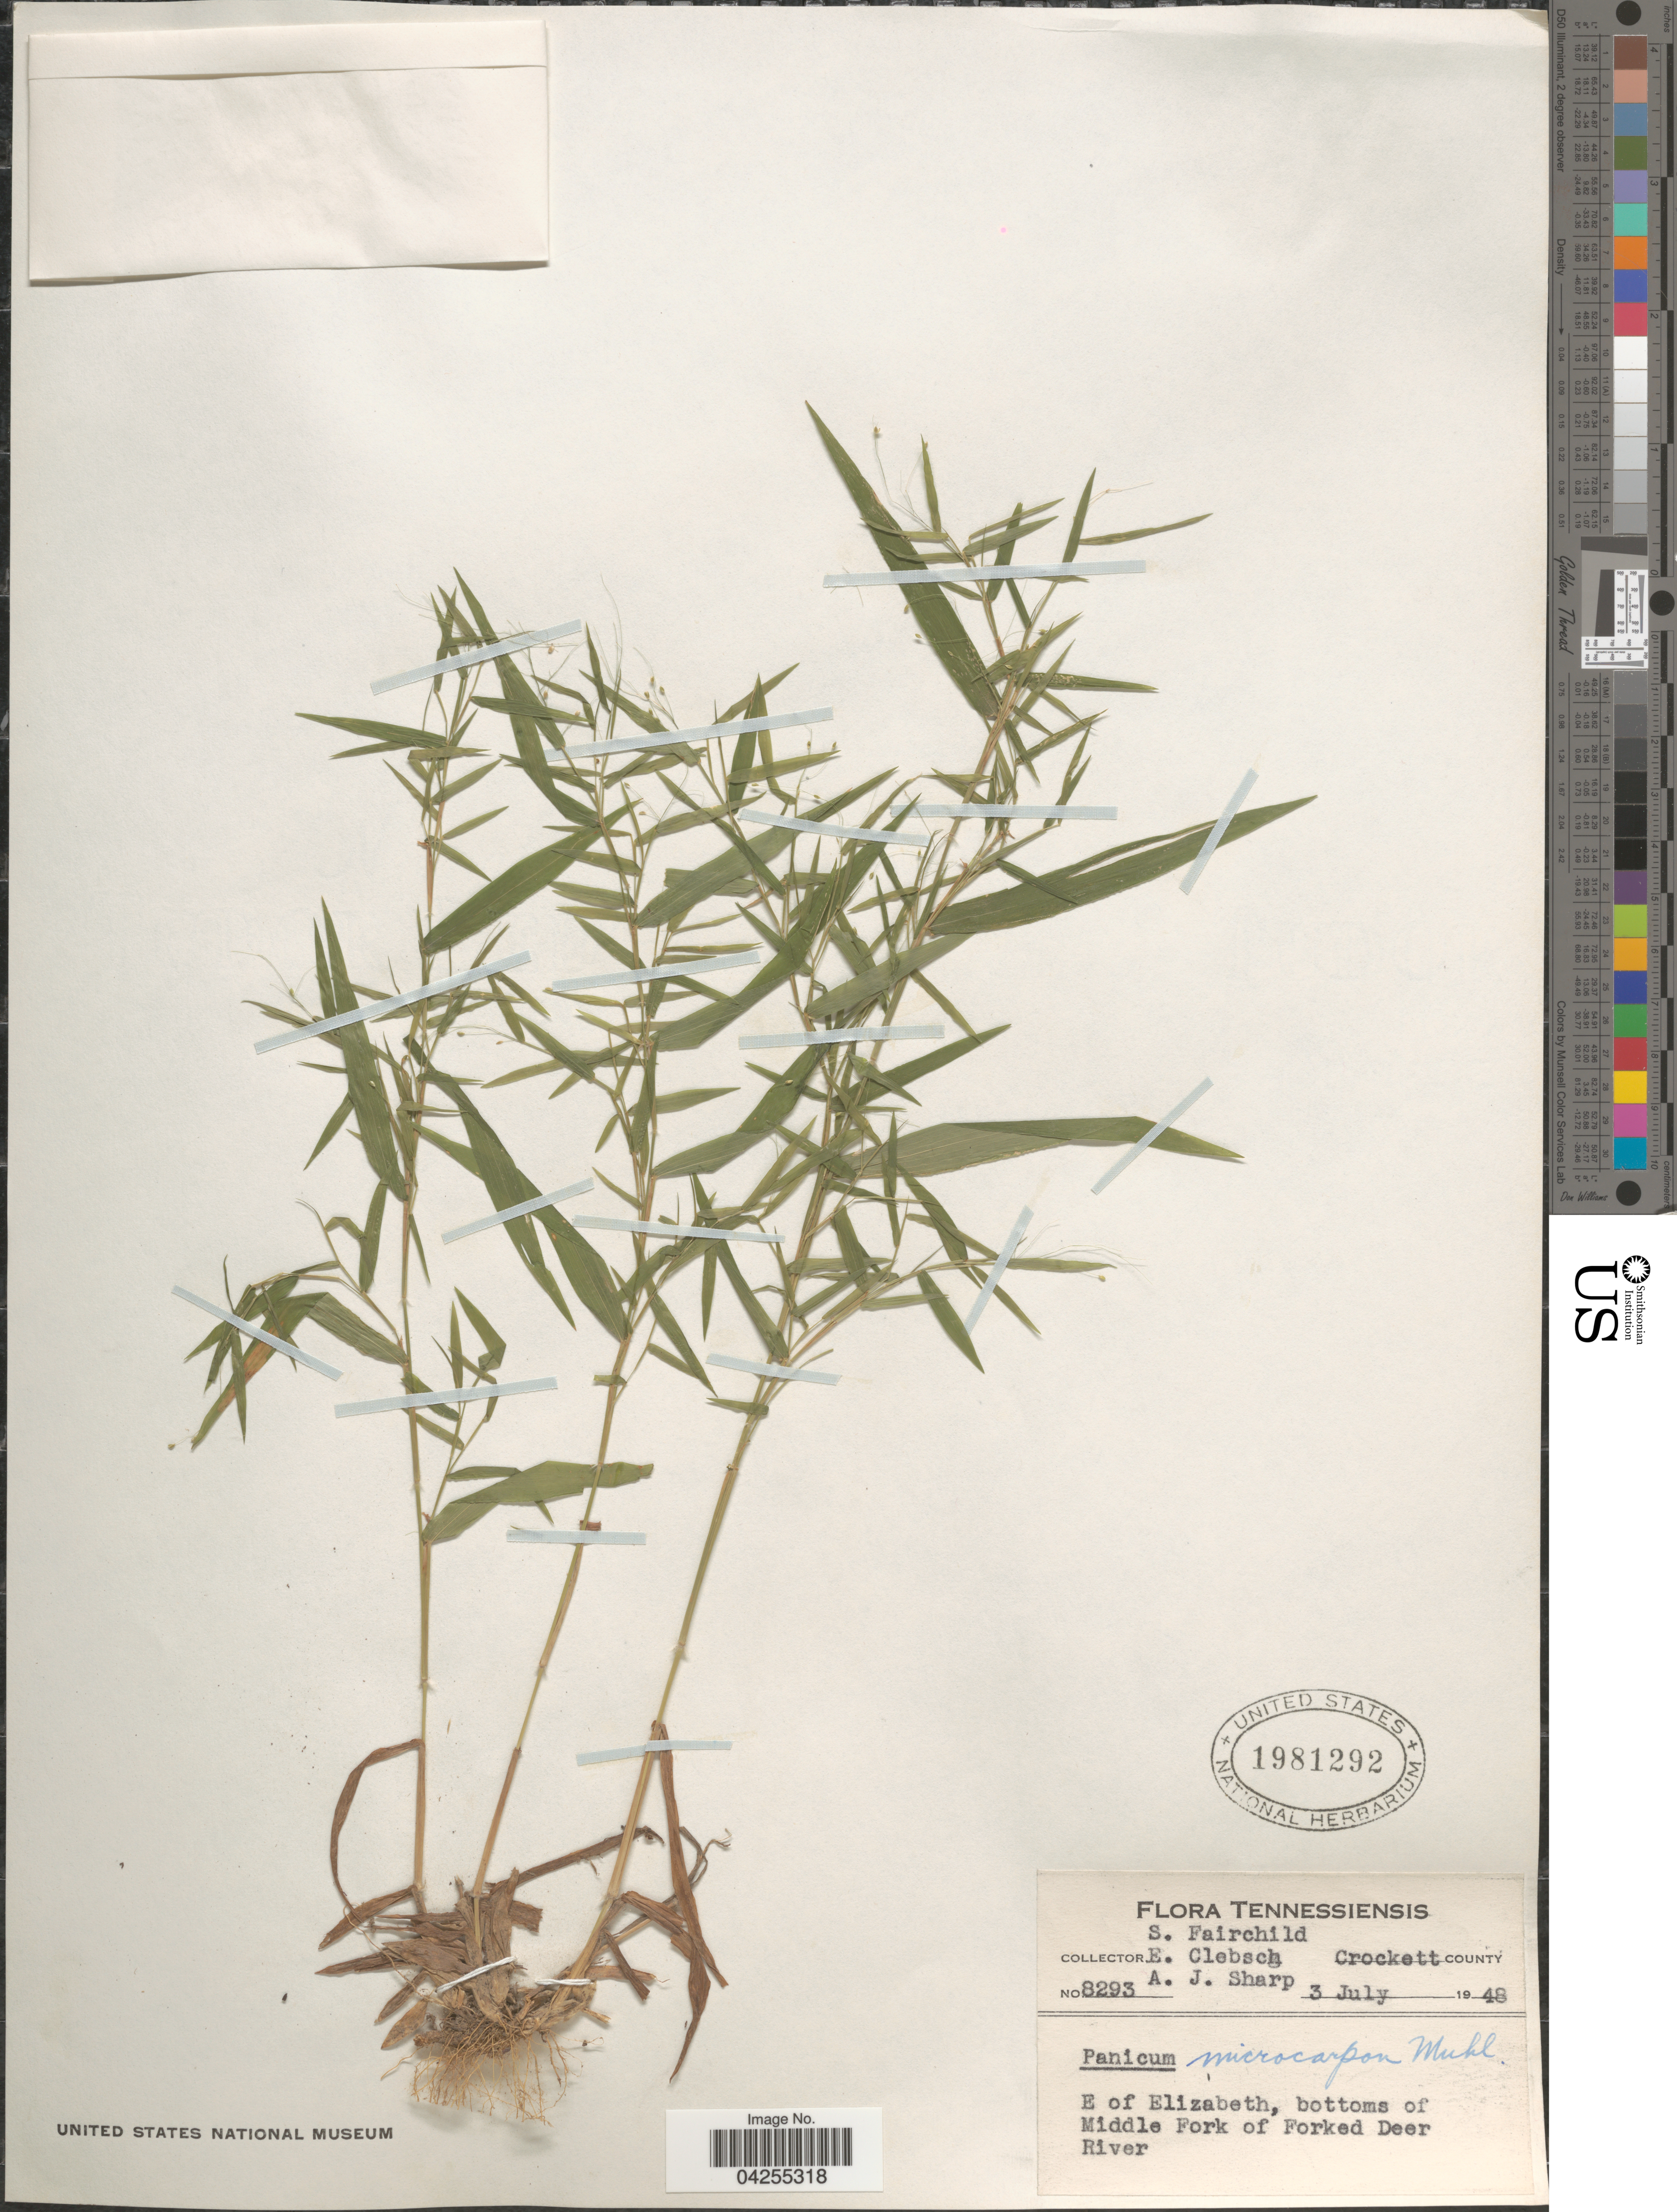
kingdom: Plantae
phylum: Tracheophyta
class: Liliopsida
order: Poales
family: Poaceae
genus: Dichanthelium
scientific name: Dichanthelium dichotomum var. dichotomum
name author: (L.) Gould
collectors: S. Fairchild, E. Clebsch & A. J. Sharp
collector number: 8293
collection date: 1948-07-03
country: United States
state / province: Tennessee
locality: Crockett County. E of Elizabeth, bottoms of Middle Fork of Forked Deer River.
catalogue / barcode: US 1981292